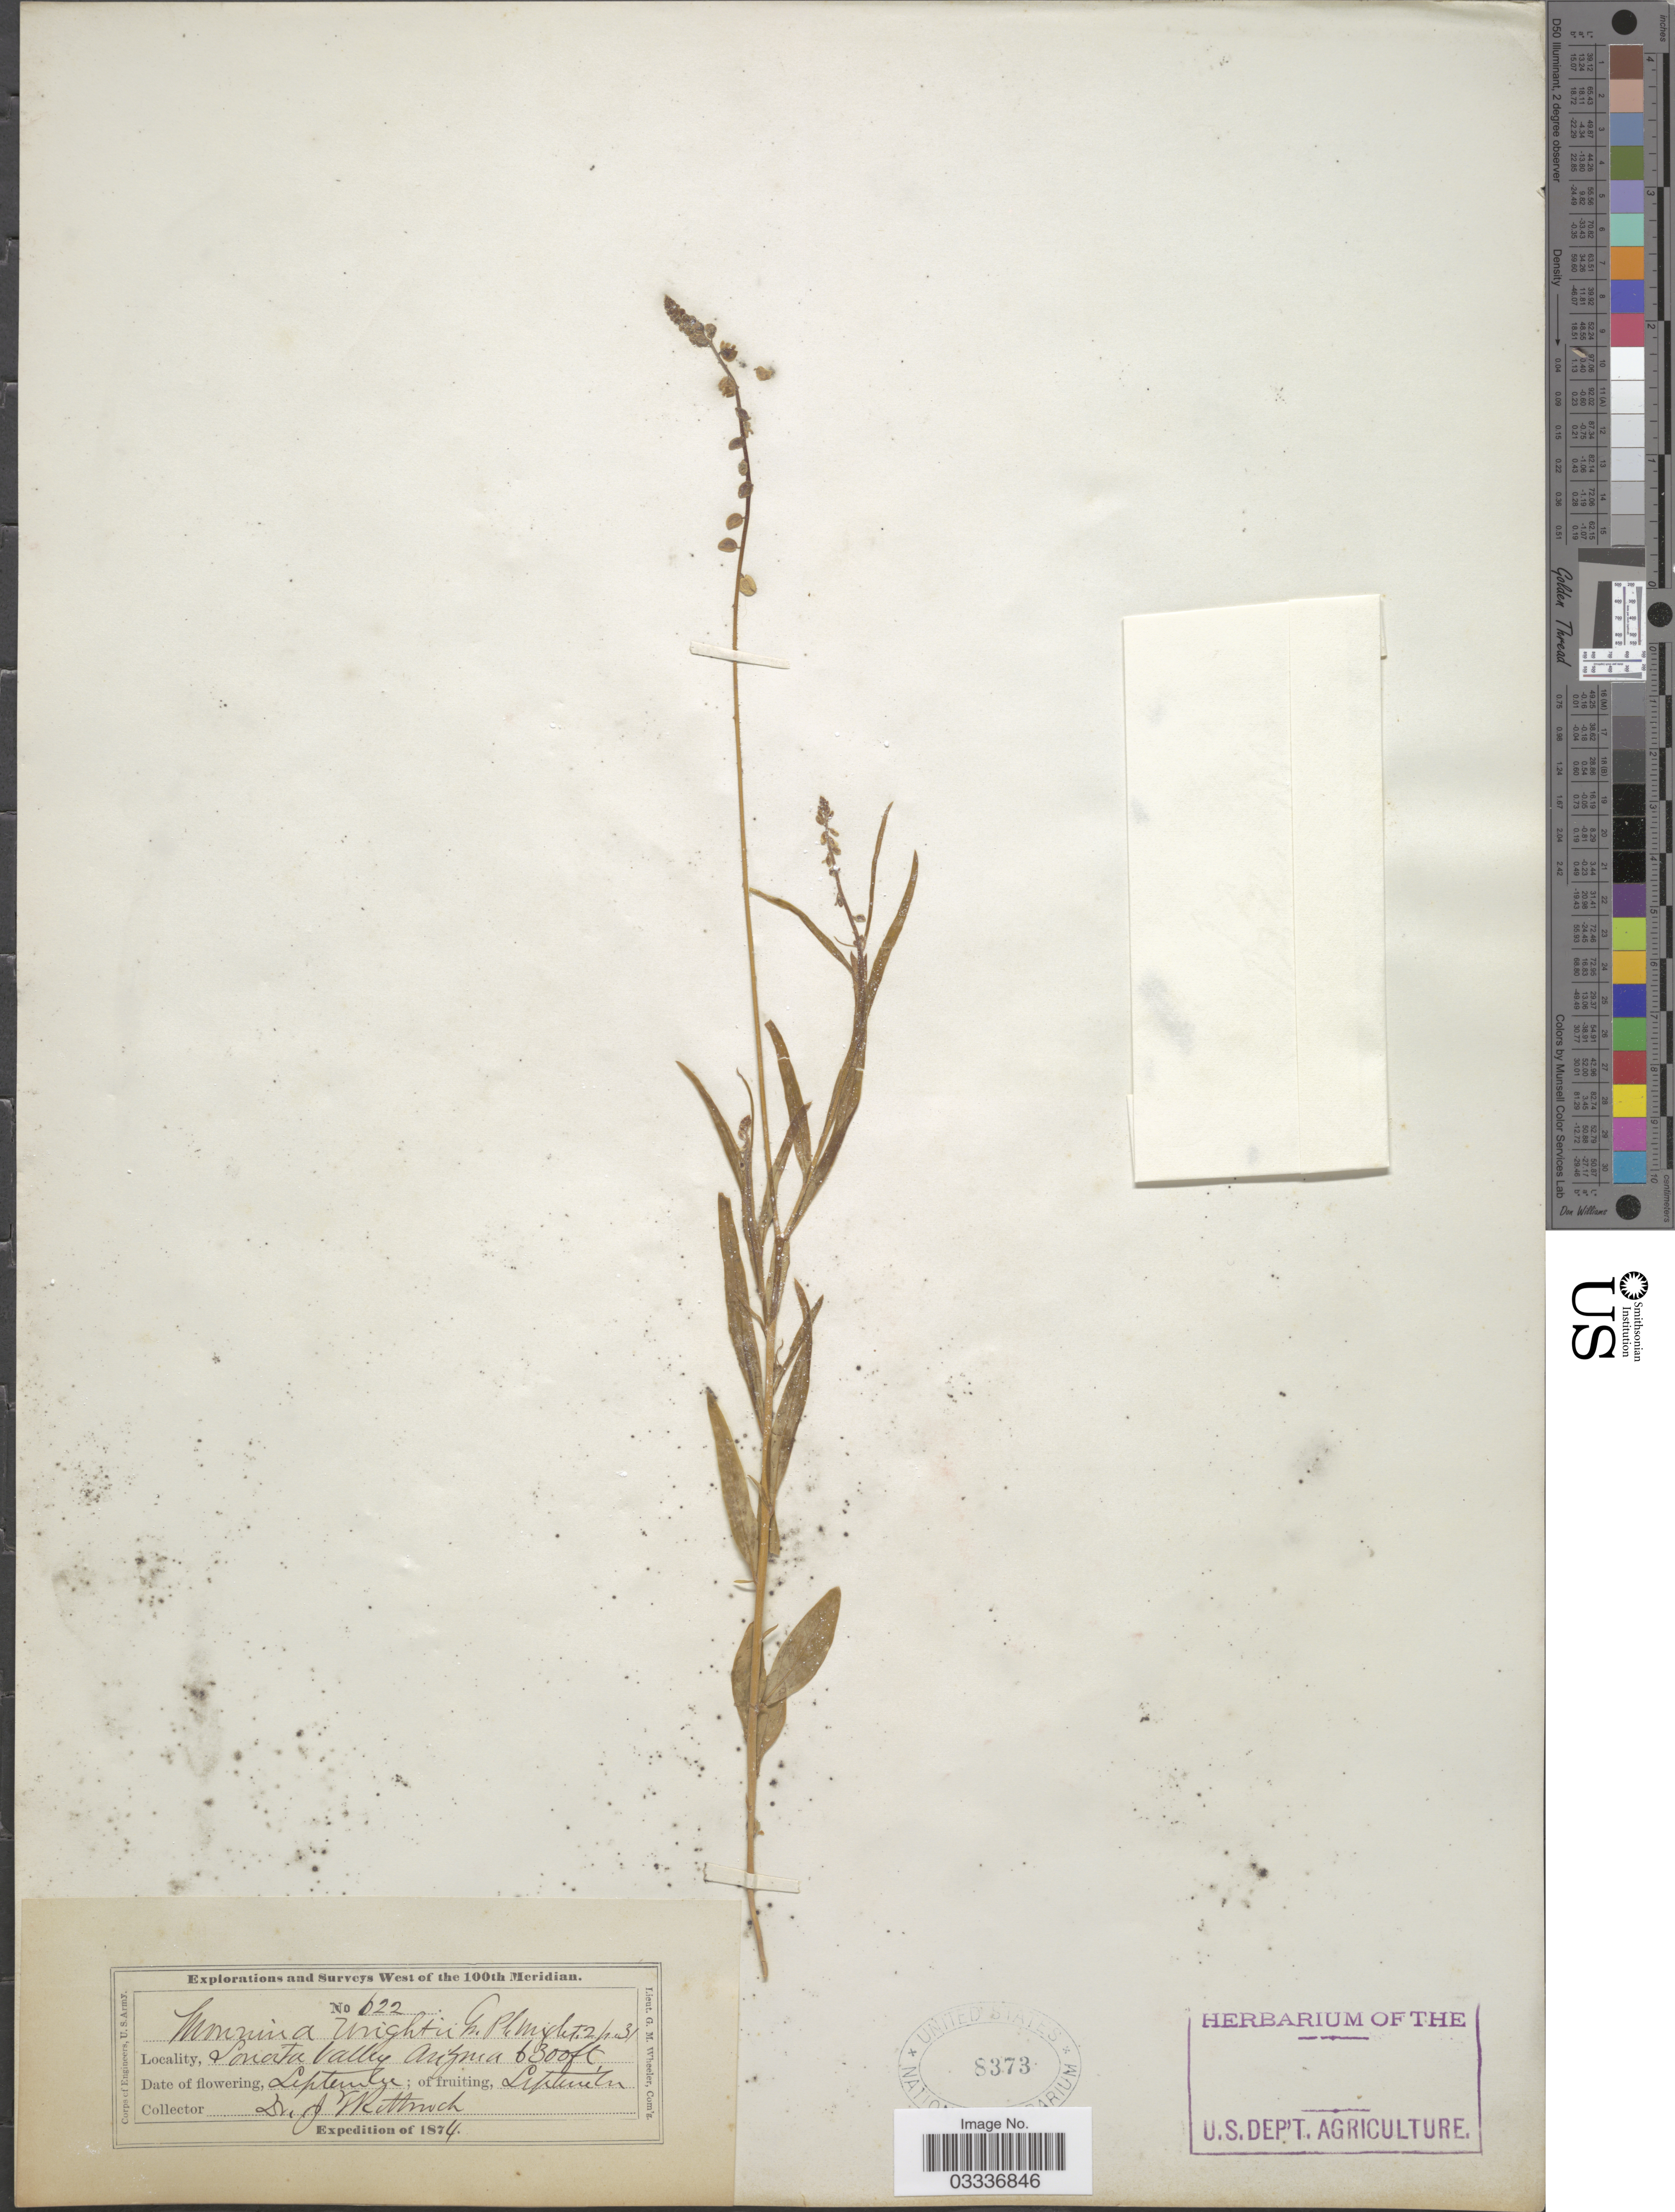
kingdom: Plantae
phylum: Tracheophyta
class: Magnoliopsida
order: Fabales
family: Polygalaceae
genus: Monnina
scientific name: Monnina wrightii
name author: A. Gray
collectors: J. T. Rothrock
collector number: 622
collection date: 1874-09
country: United States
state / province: Arizona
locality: Sonoita Valley.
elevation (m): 1920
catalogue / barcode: US 8373